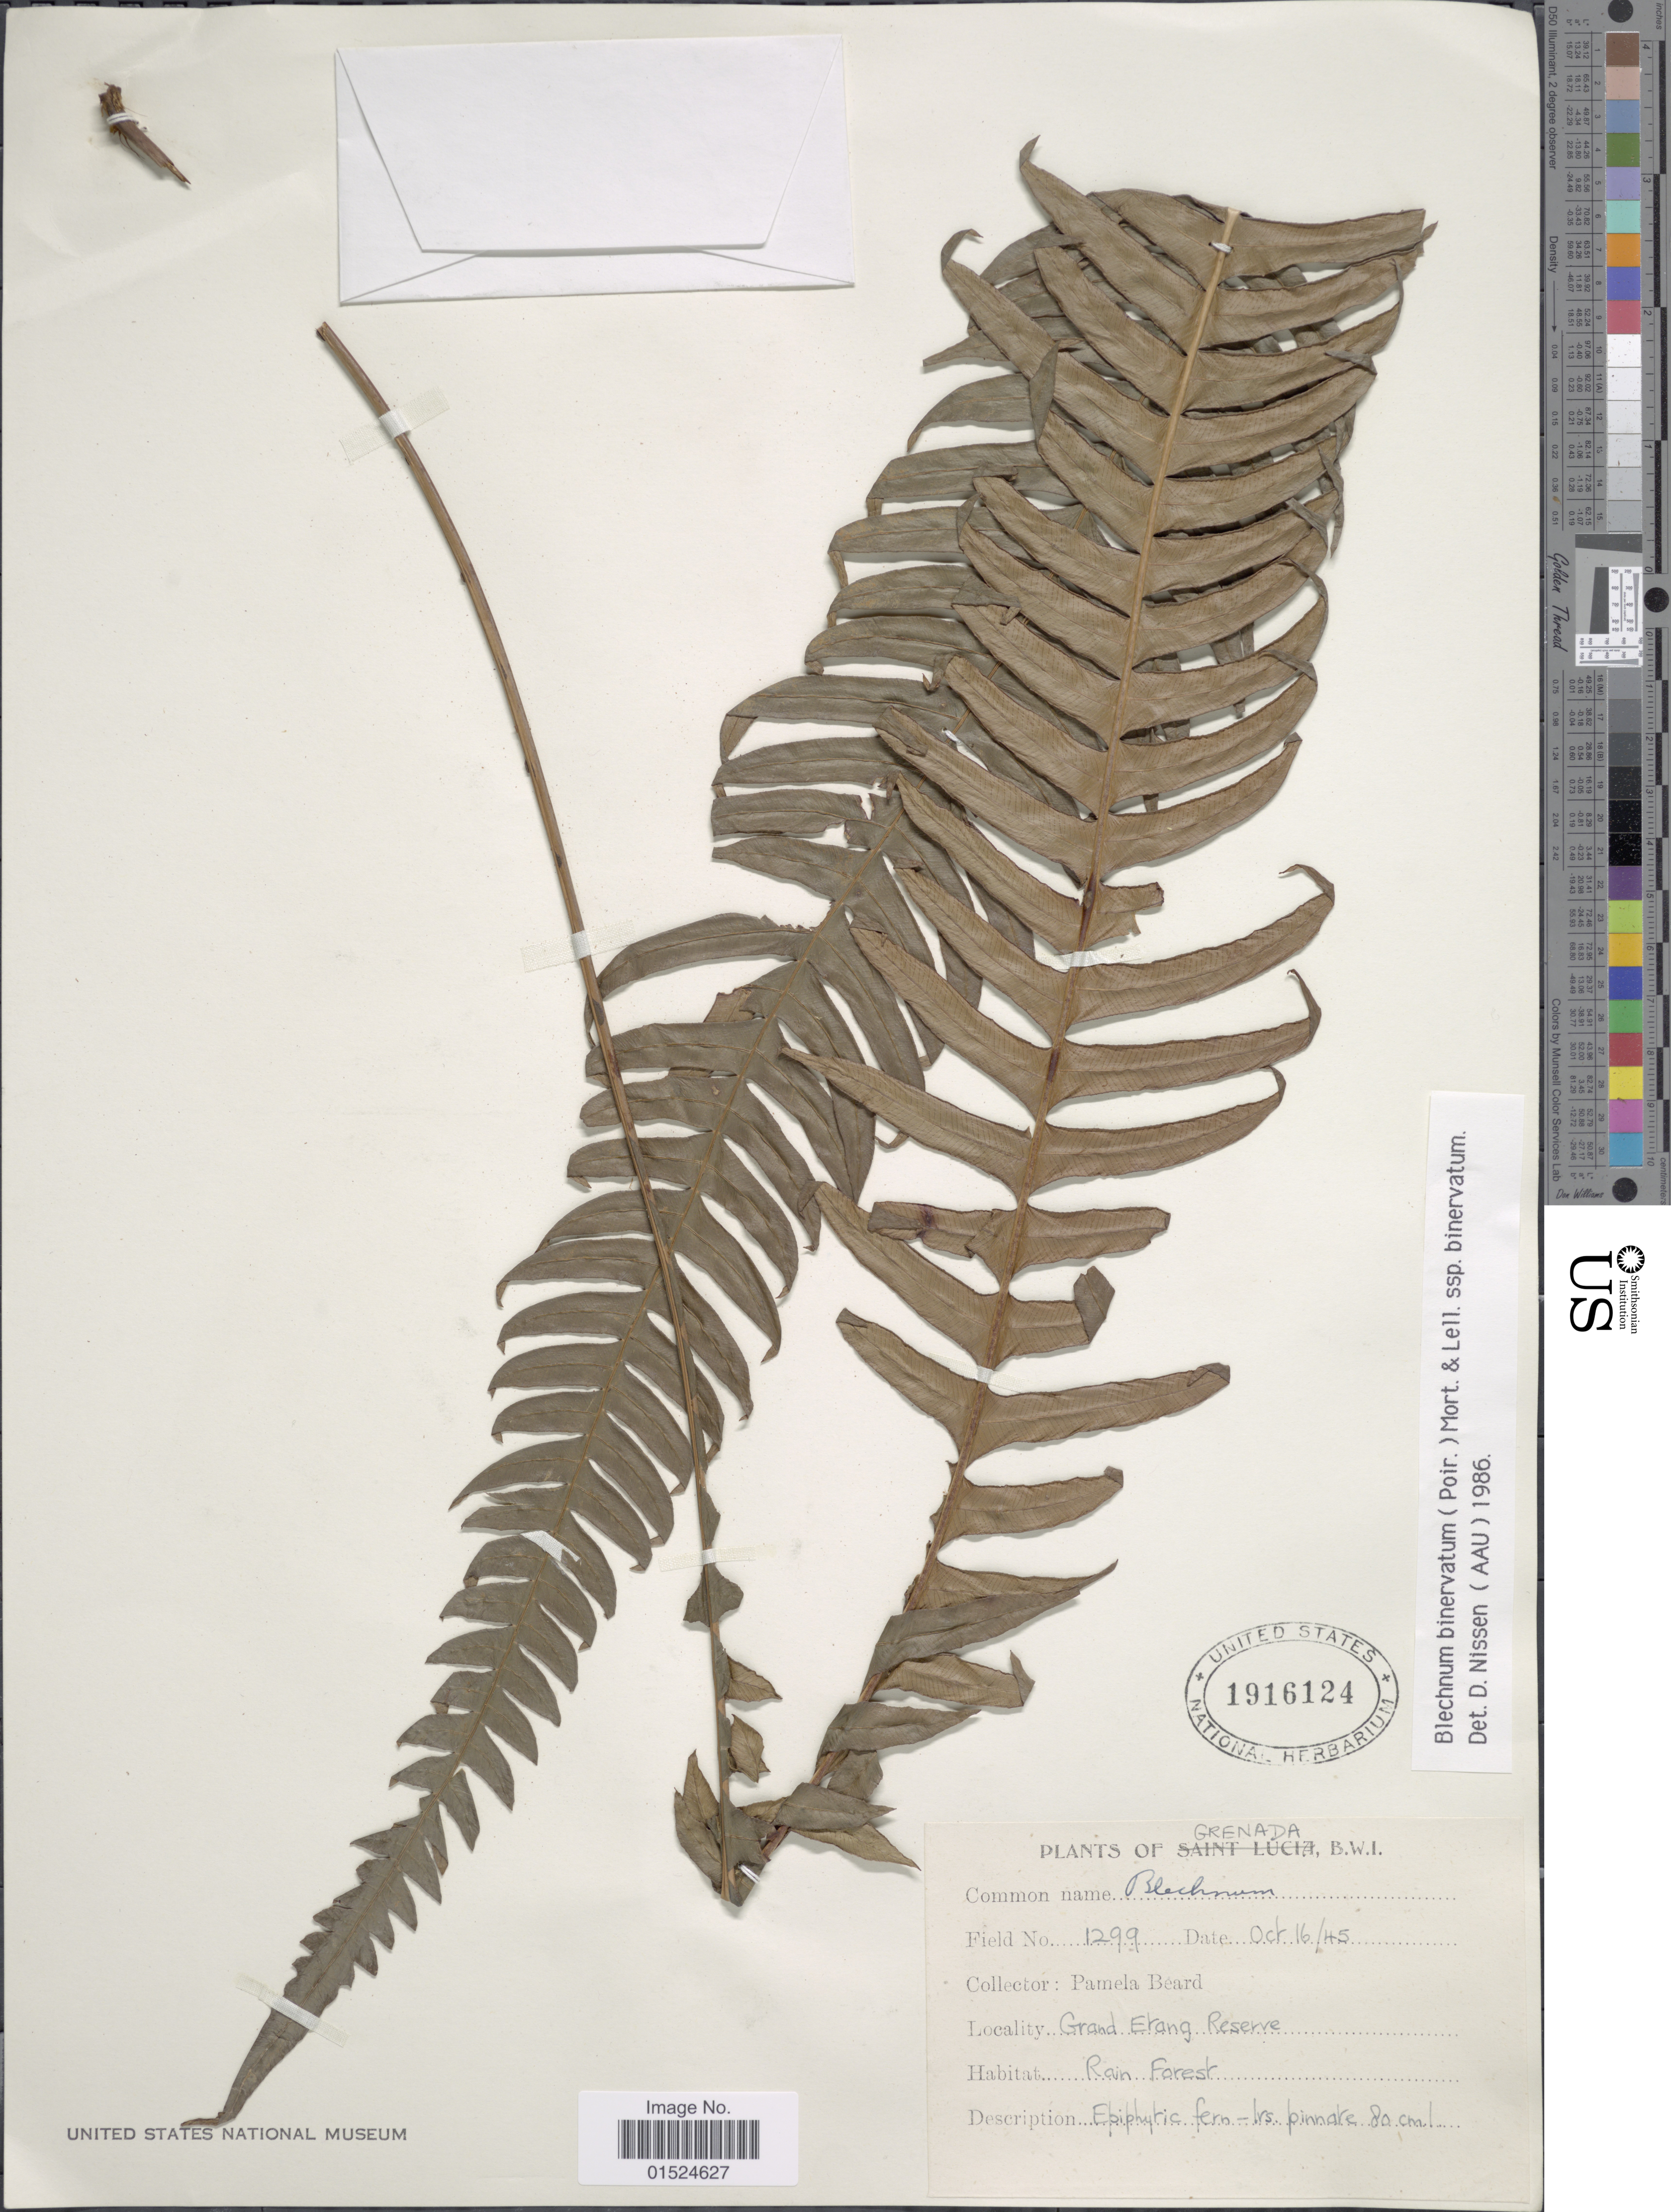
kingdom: Plantae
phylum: Tracheophyta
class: Polypodiopsida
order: Polypodiales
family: Blechnaceae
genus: Blechnum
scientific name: Blechnum binervatum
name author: (Poir.) C.V. Morton & Lellinger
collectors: P. Beard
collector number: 1299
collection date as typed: Transcribed d/m/y: 16/10/45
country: Grenada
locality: Grand Erang Reserve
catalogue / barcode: US 1916124